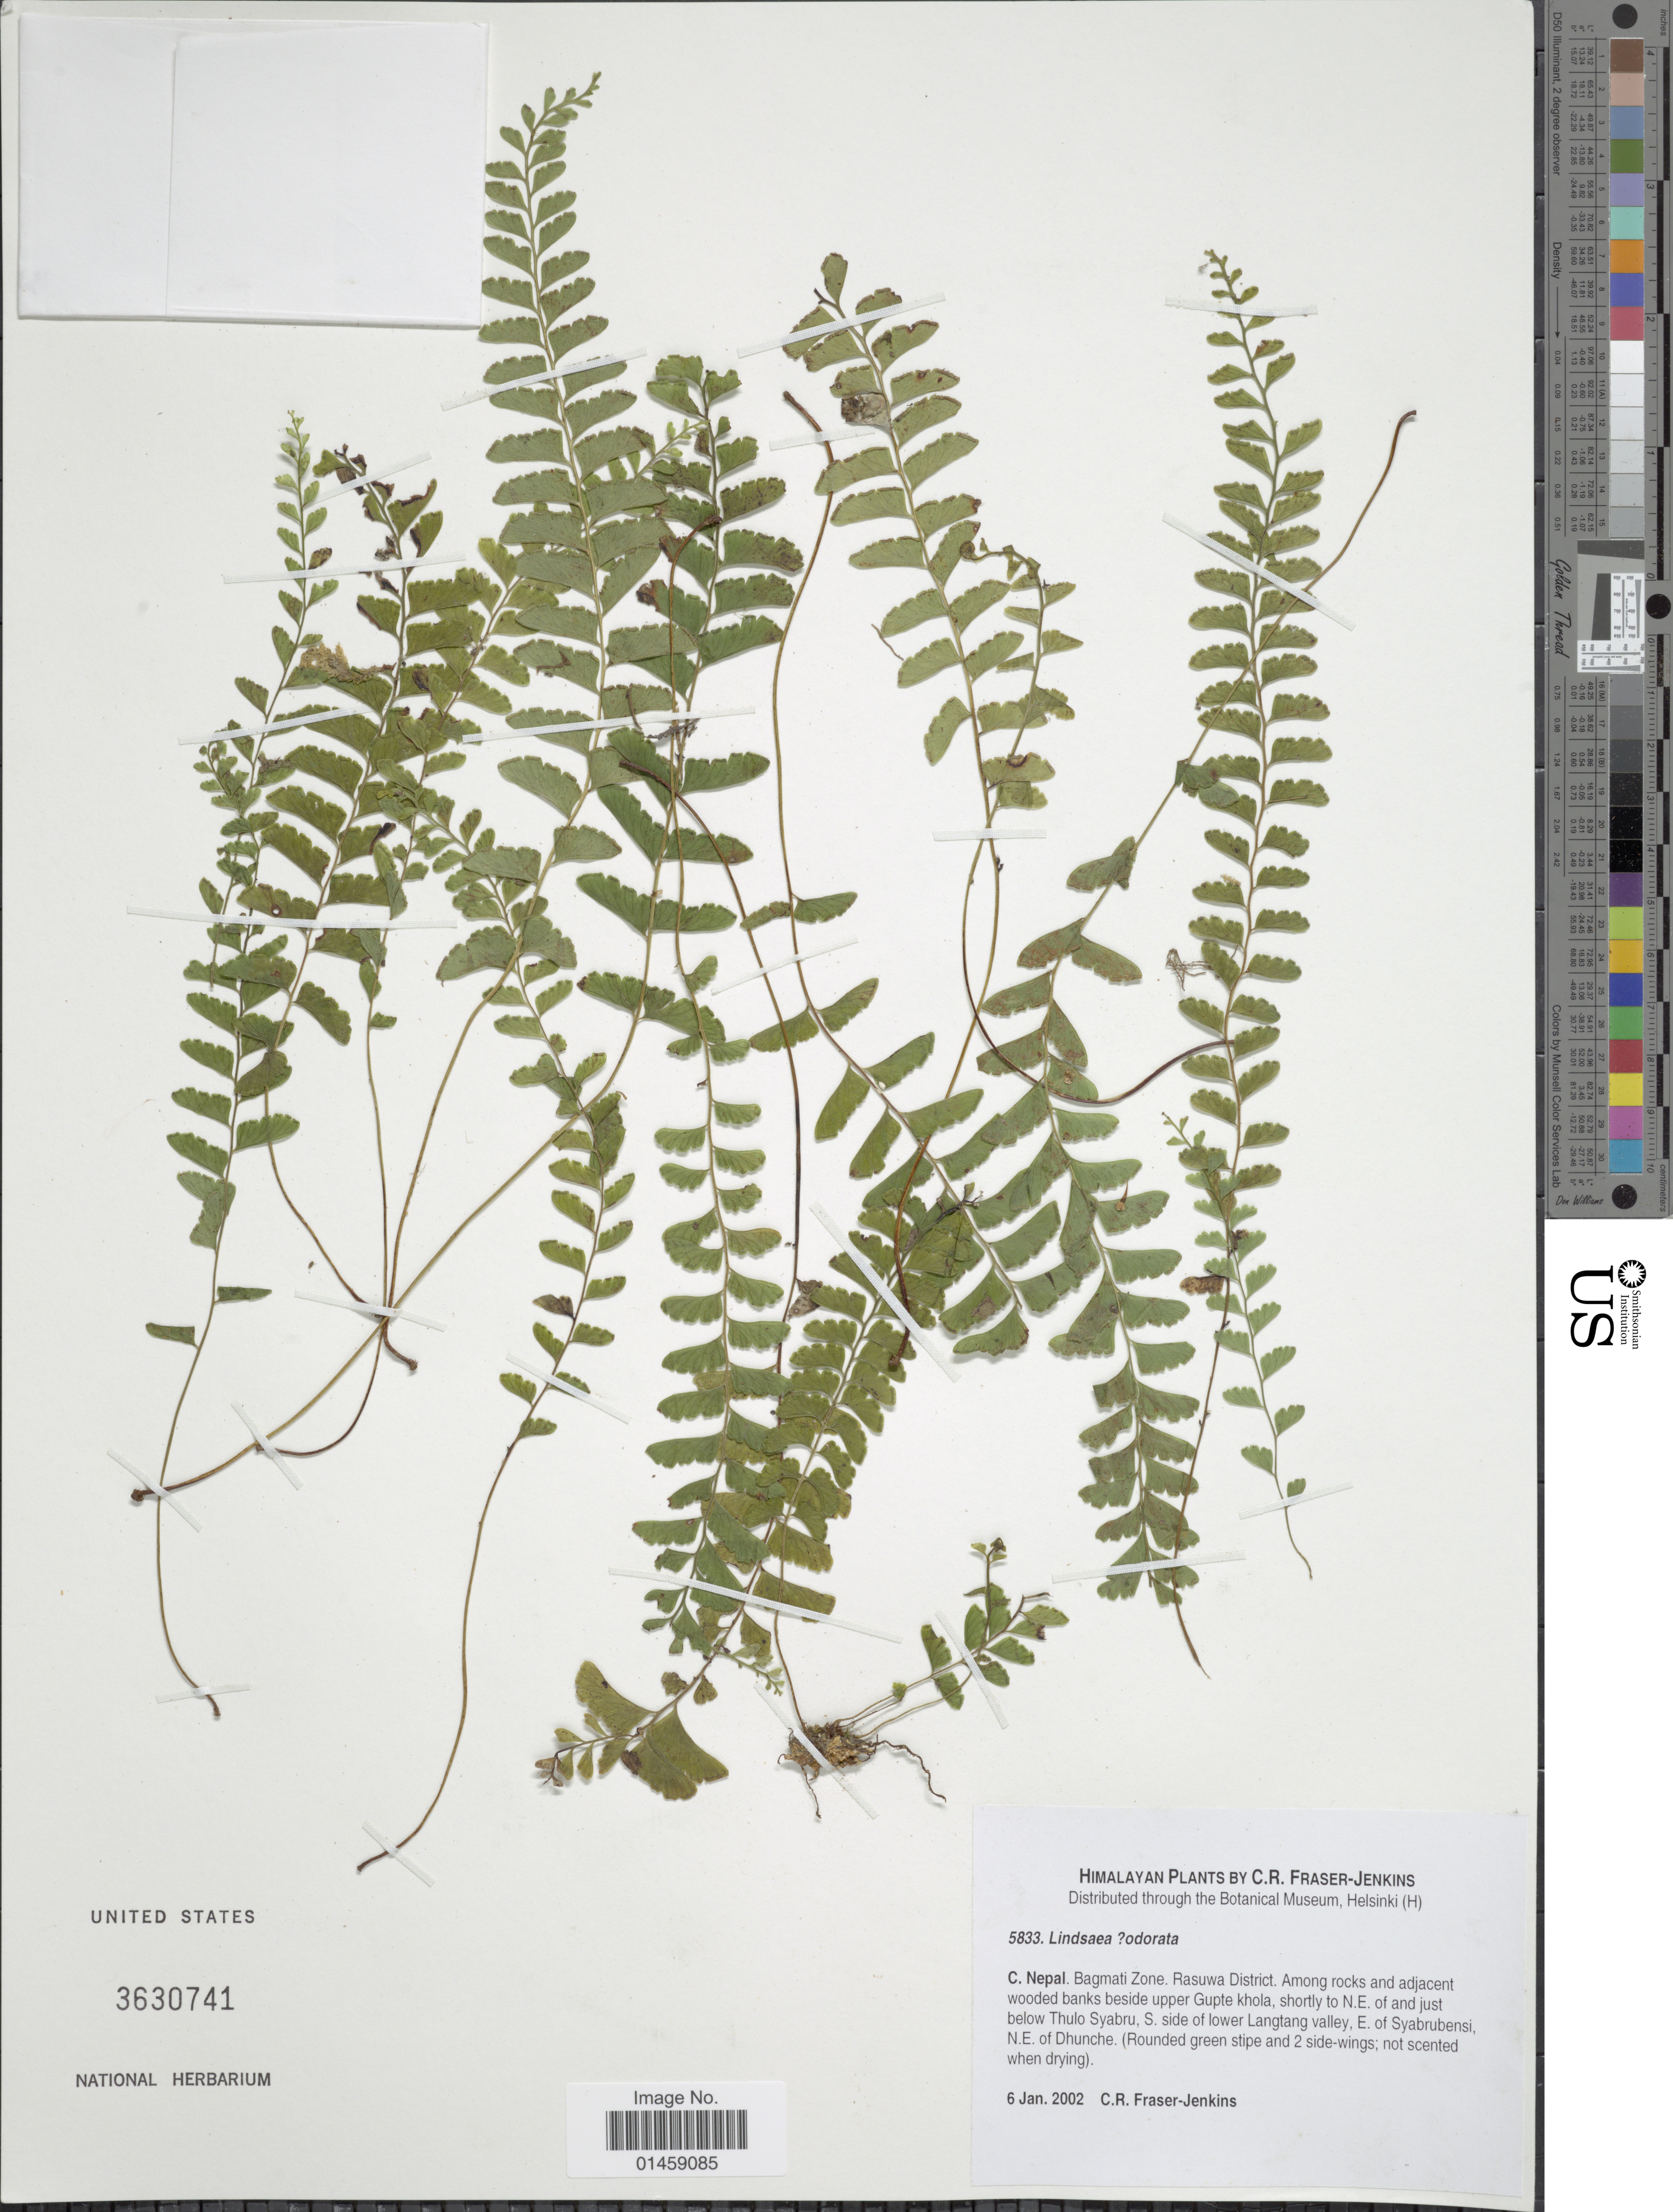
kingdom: Plantae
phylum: Tracheophyta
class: Polypodiopsida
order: Polypodiales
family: Lindsaeaceae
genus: Lindsaea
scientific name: Lindsaea odorata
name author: Roxb.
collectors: C. R. Fraser-Jenkins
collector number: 5833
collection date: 2002-01-06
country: Nepal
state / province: Bagmati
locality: Himalayan Plants, C. Nepal. Bagmati Zone. Rasuwa District. Among rocks and adjacent wooded banks beside upper Gupte khola, shortly to N.E. of and just below Thulo Syabru, S. side of lower Langtang valley, E. of Syabrubensi, N.E. of Dhunche.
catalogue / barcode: US 3630741